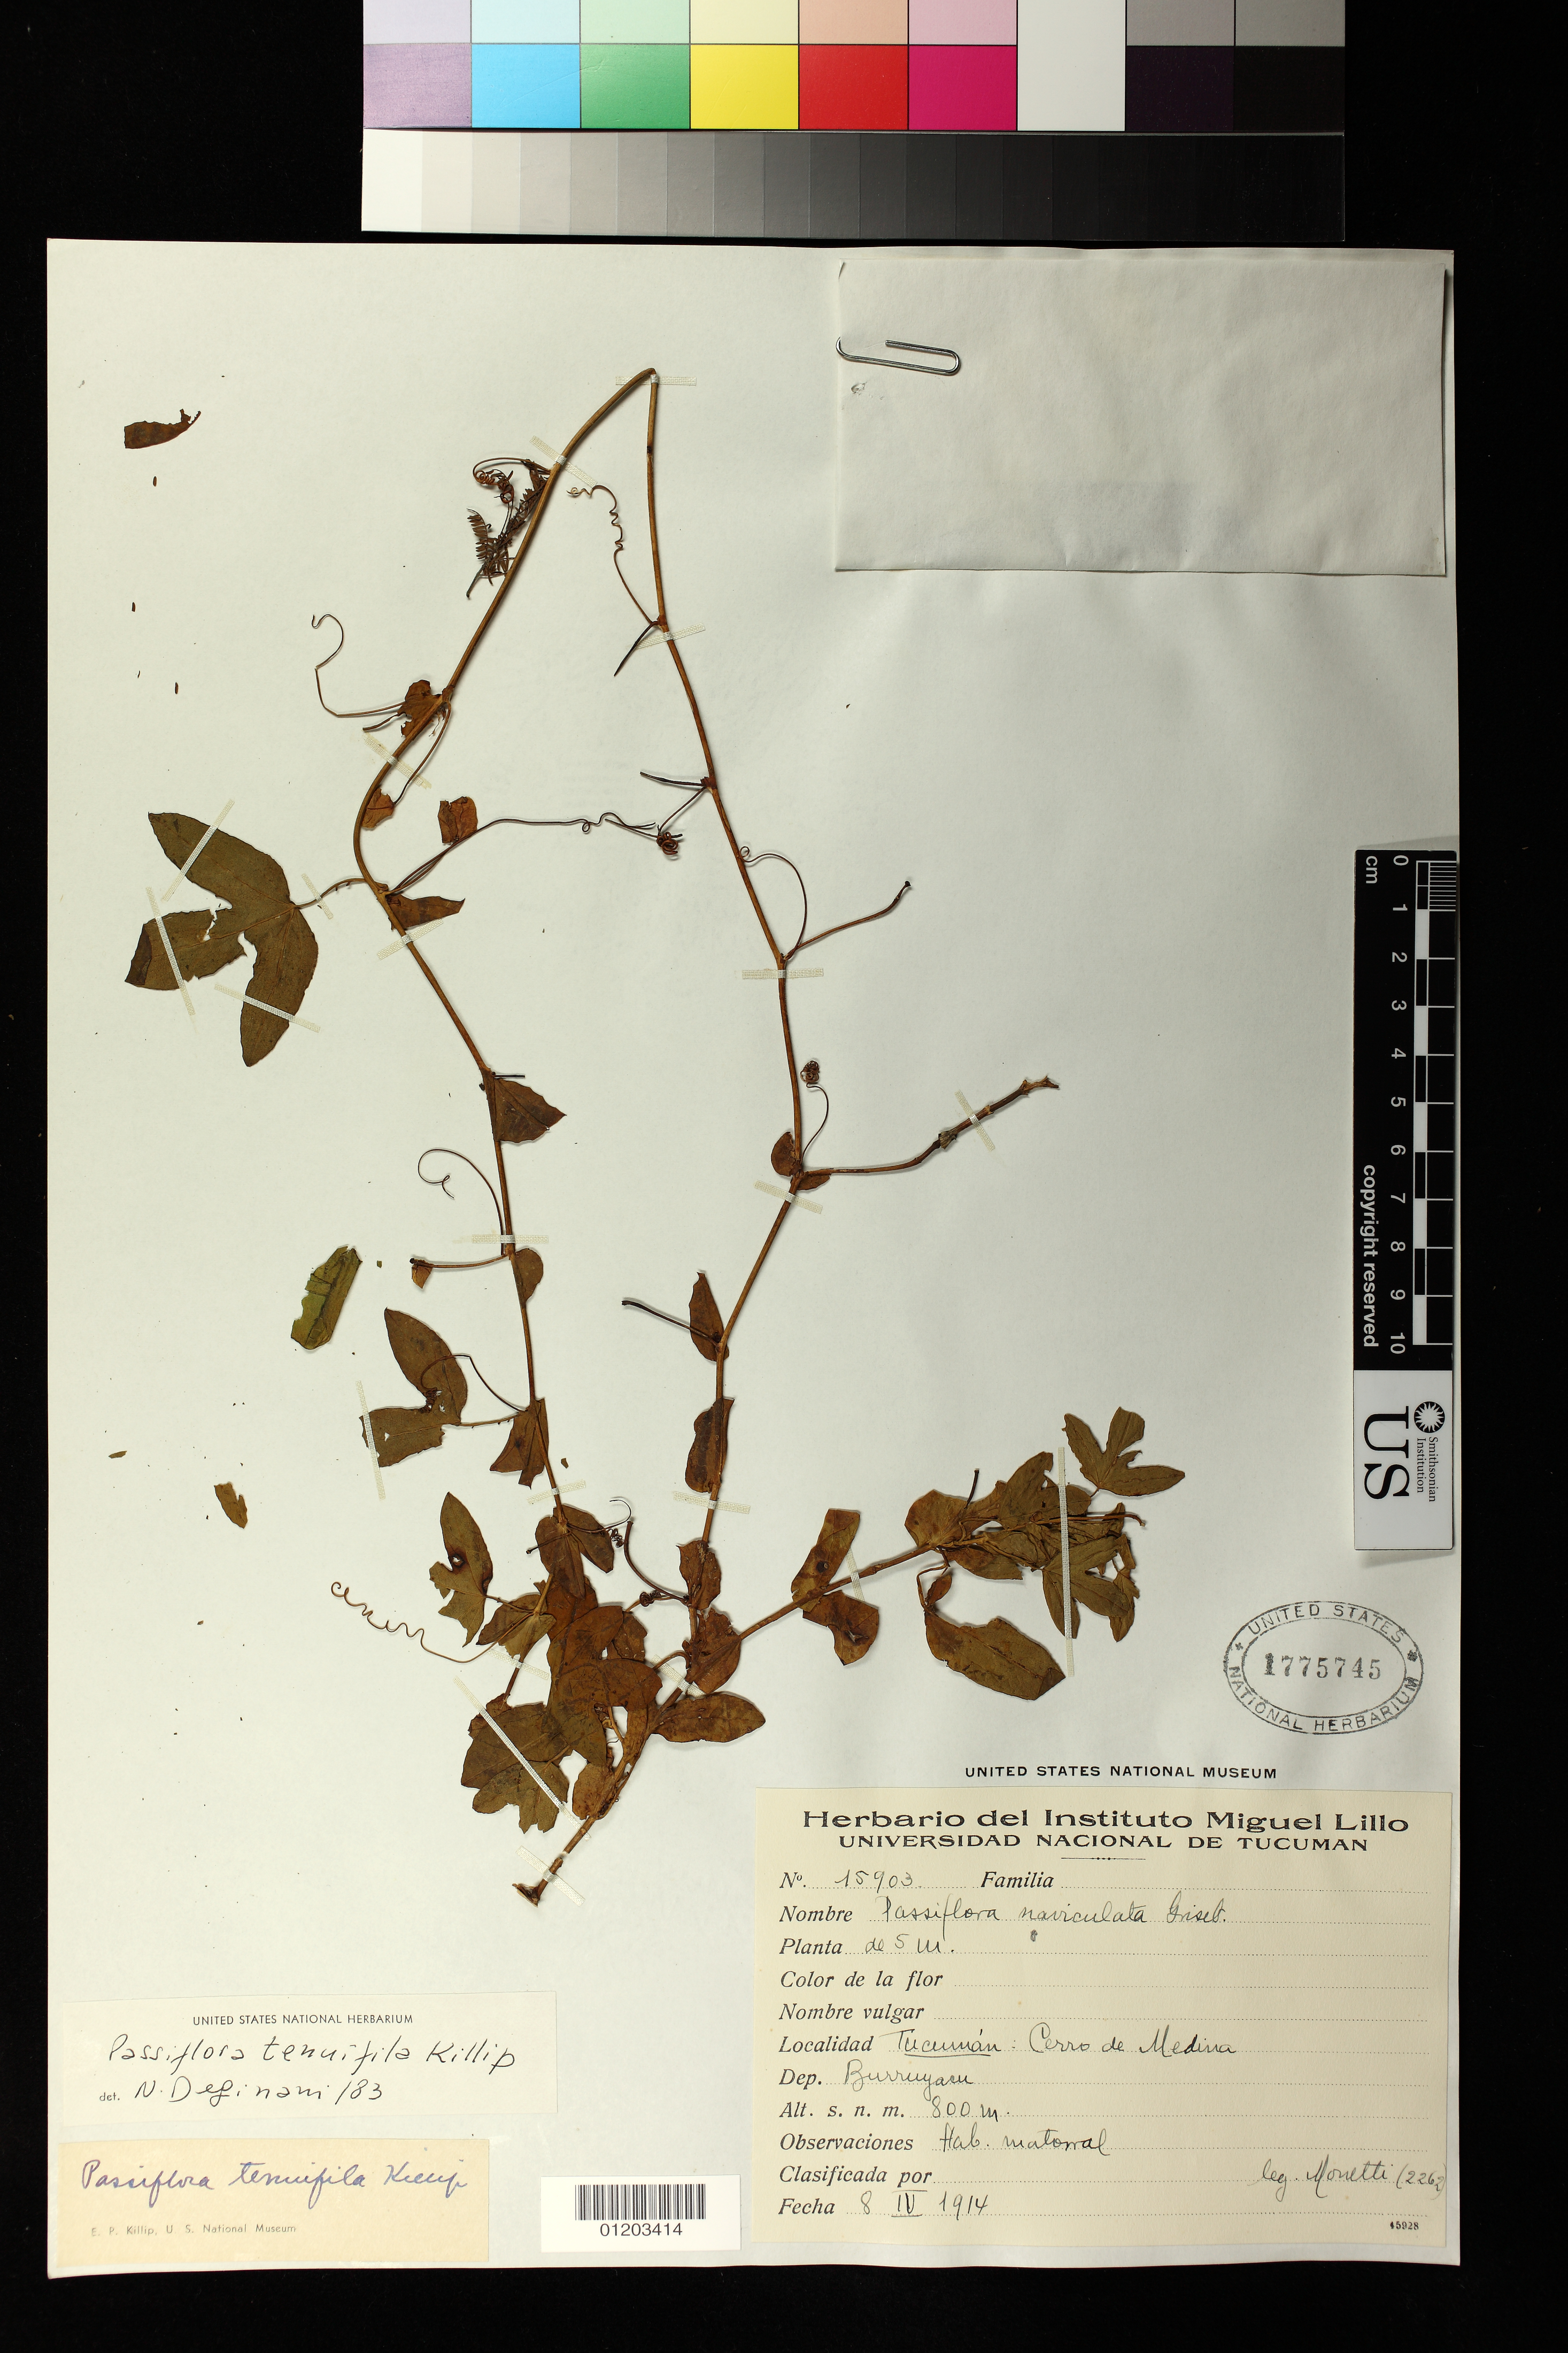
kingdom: Plantae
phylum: Tracheophyta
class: Magnoliopsida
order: Malpighiales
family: Passifloraceae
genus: Passiflora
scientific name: Passiflora tenuifila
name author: Killip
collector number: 15903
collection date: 1914-04-08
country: Argentina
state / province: Tucuman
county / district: Burruyacu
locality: Cerro de Medina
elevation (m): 800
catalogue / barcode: US 1775745